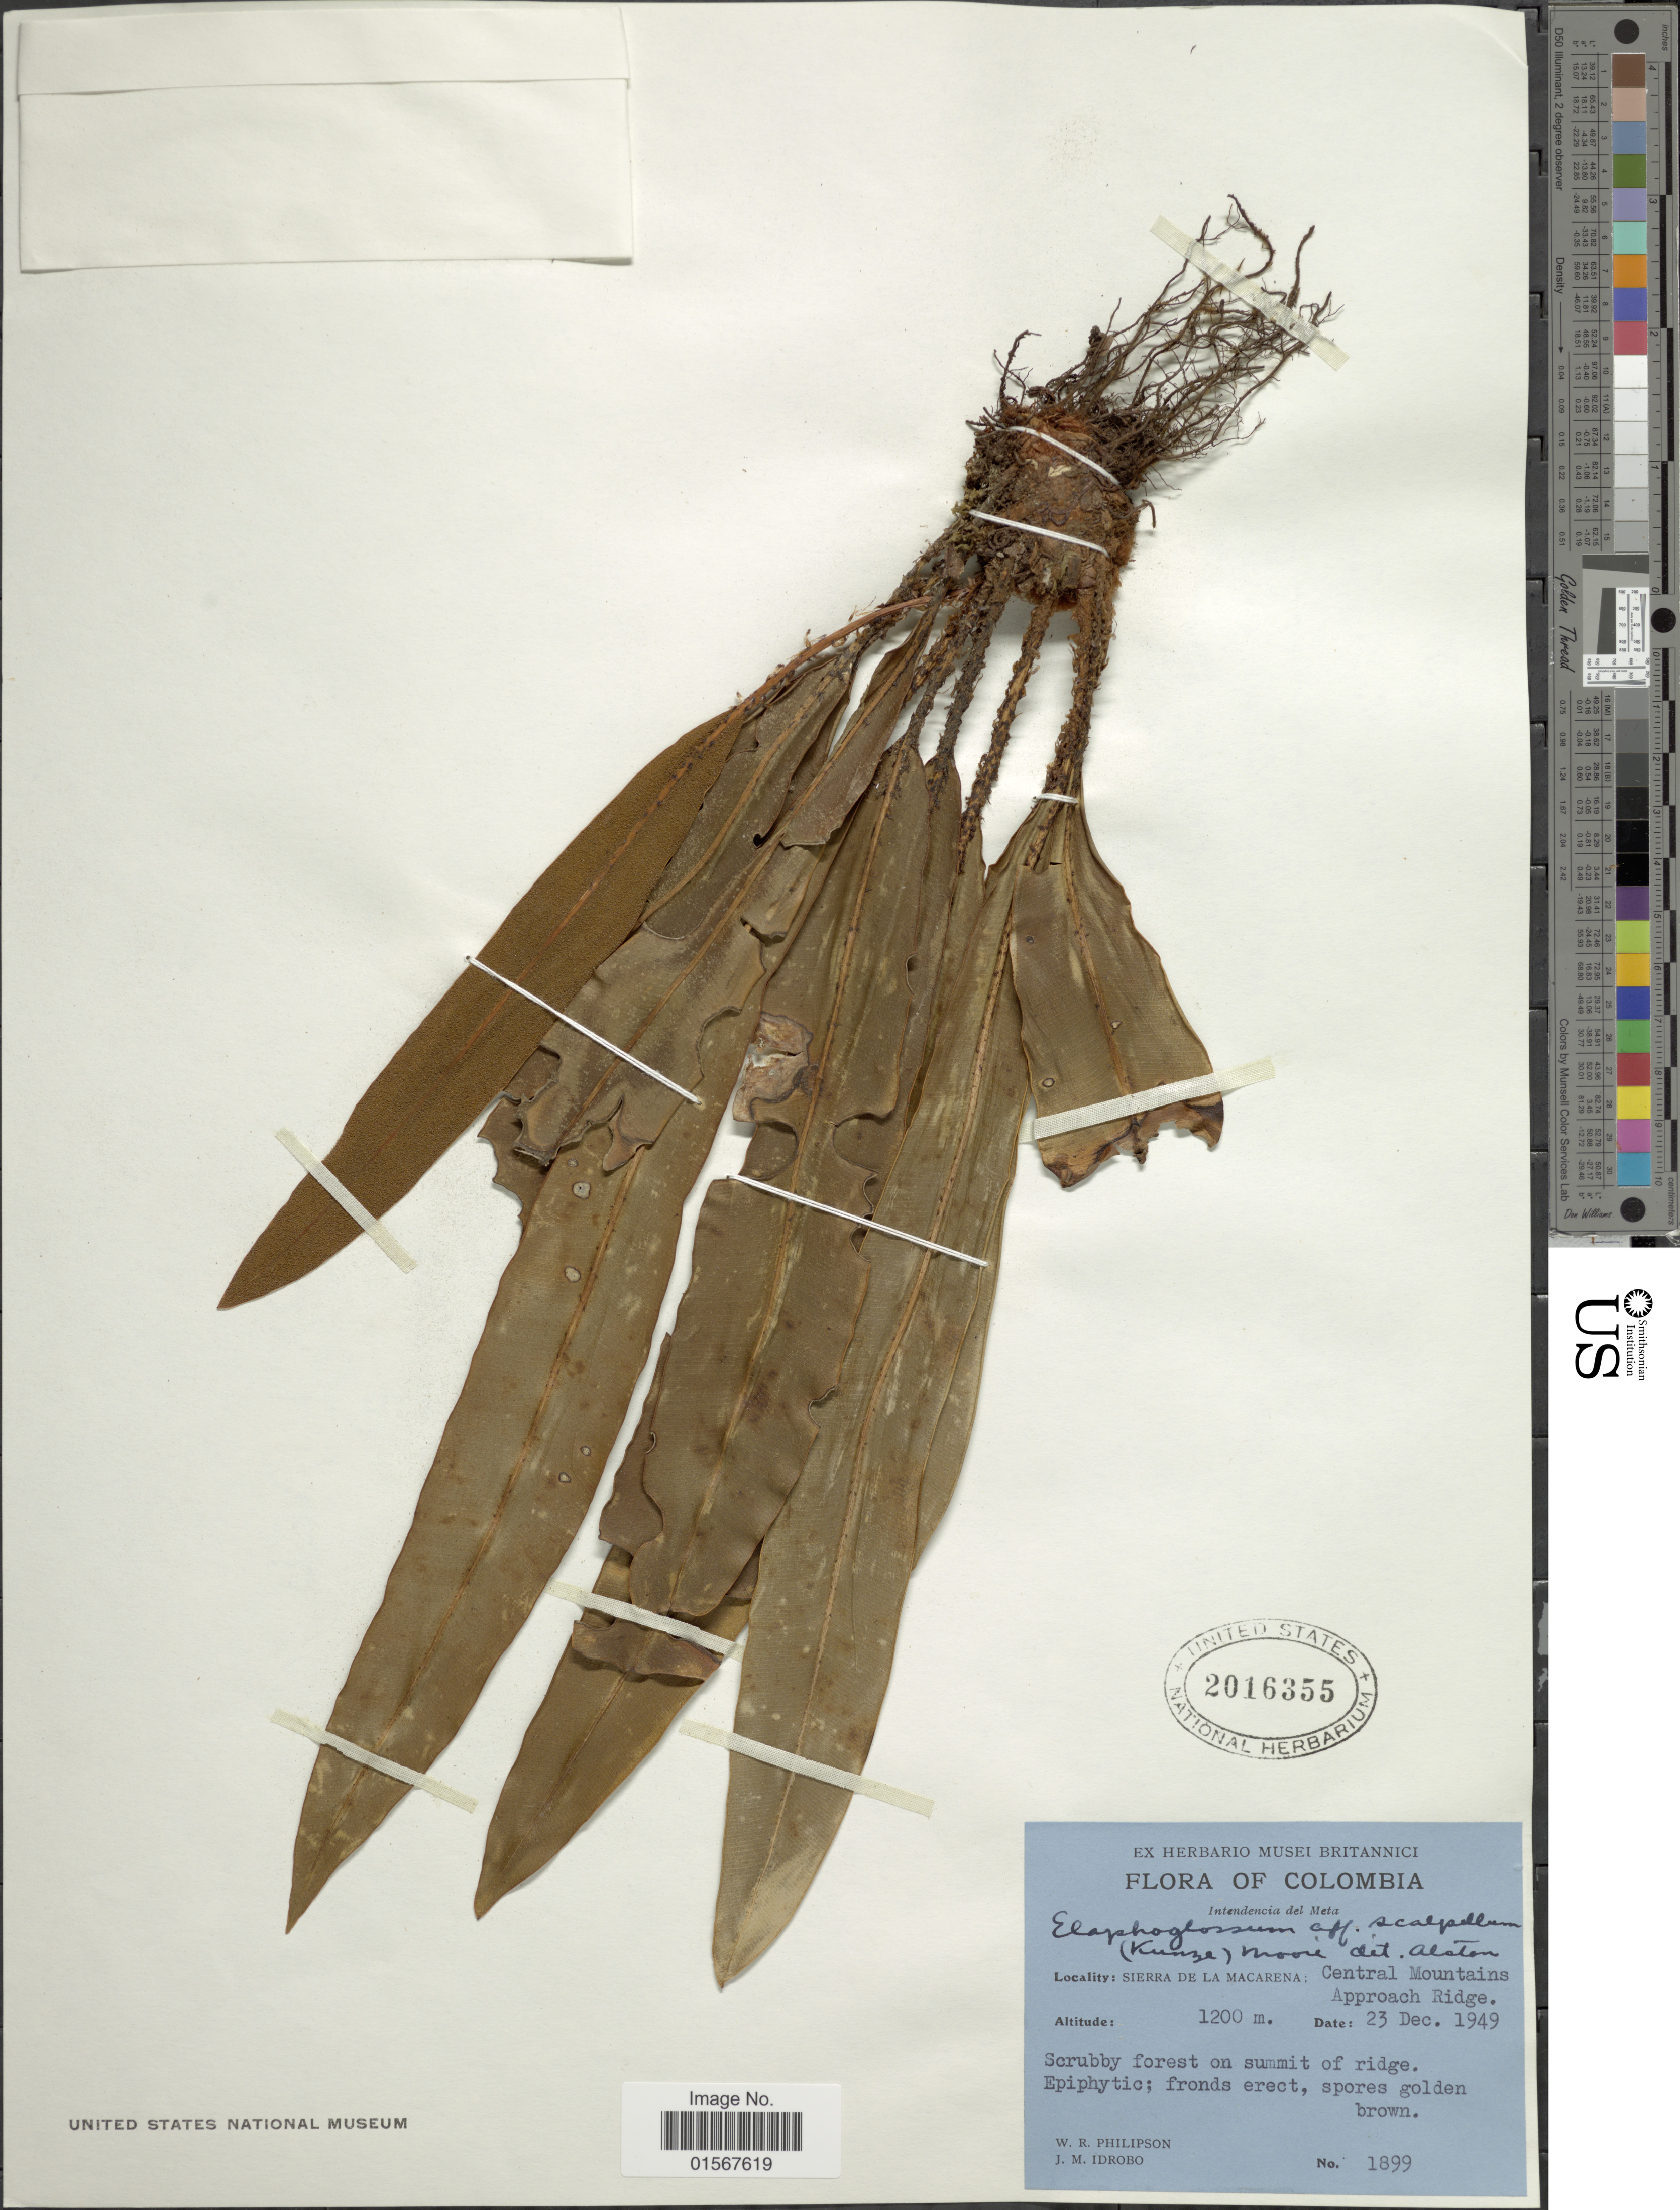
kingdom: Plantae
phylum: Tracheophyta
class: Polypodiopsida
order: Polypodiales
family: Dryopteridaceae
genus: Elaphoglossum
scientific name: Elaphoglossum scalpellum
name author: (Kunze ex Fée) T. Moore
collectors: W. R. Philipson & J. M. Idrobo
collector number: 1899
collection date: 1949-12-23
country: Colombia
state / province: Meta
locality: Sierra De La Macarena; Central Mountains Approach Ridge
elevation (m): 1200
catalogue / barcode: US 2016355